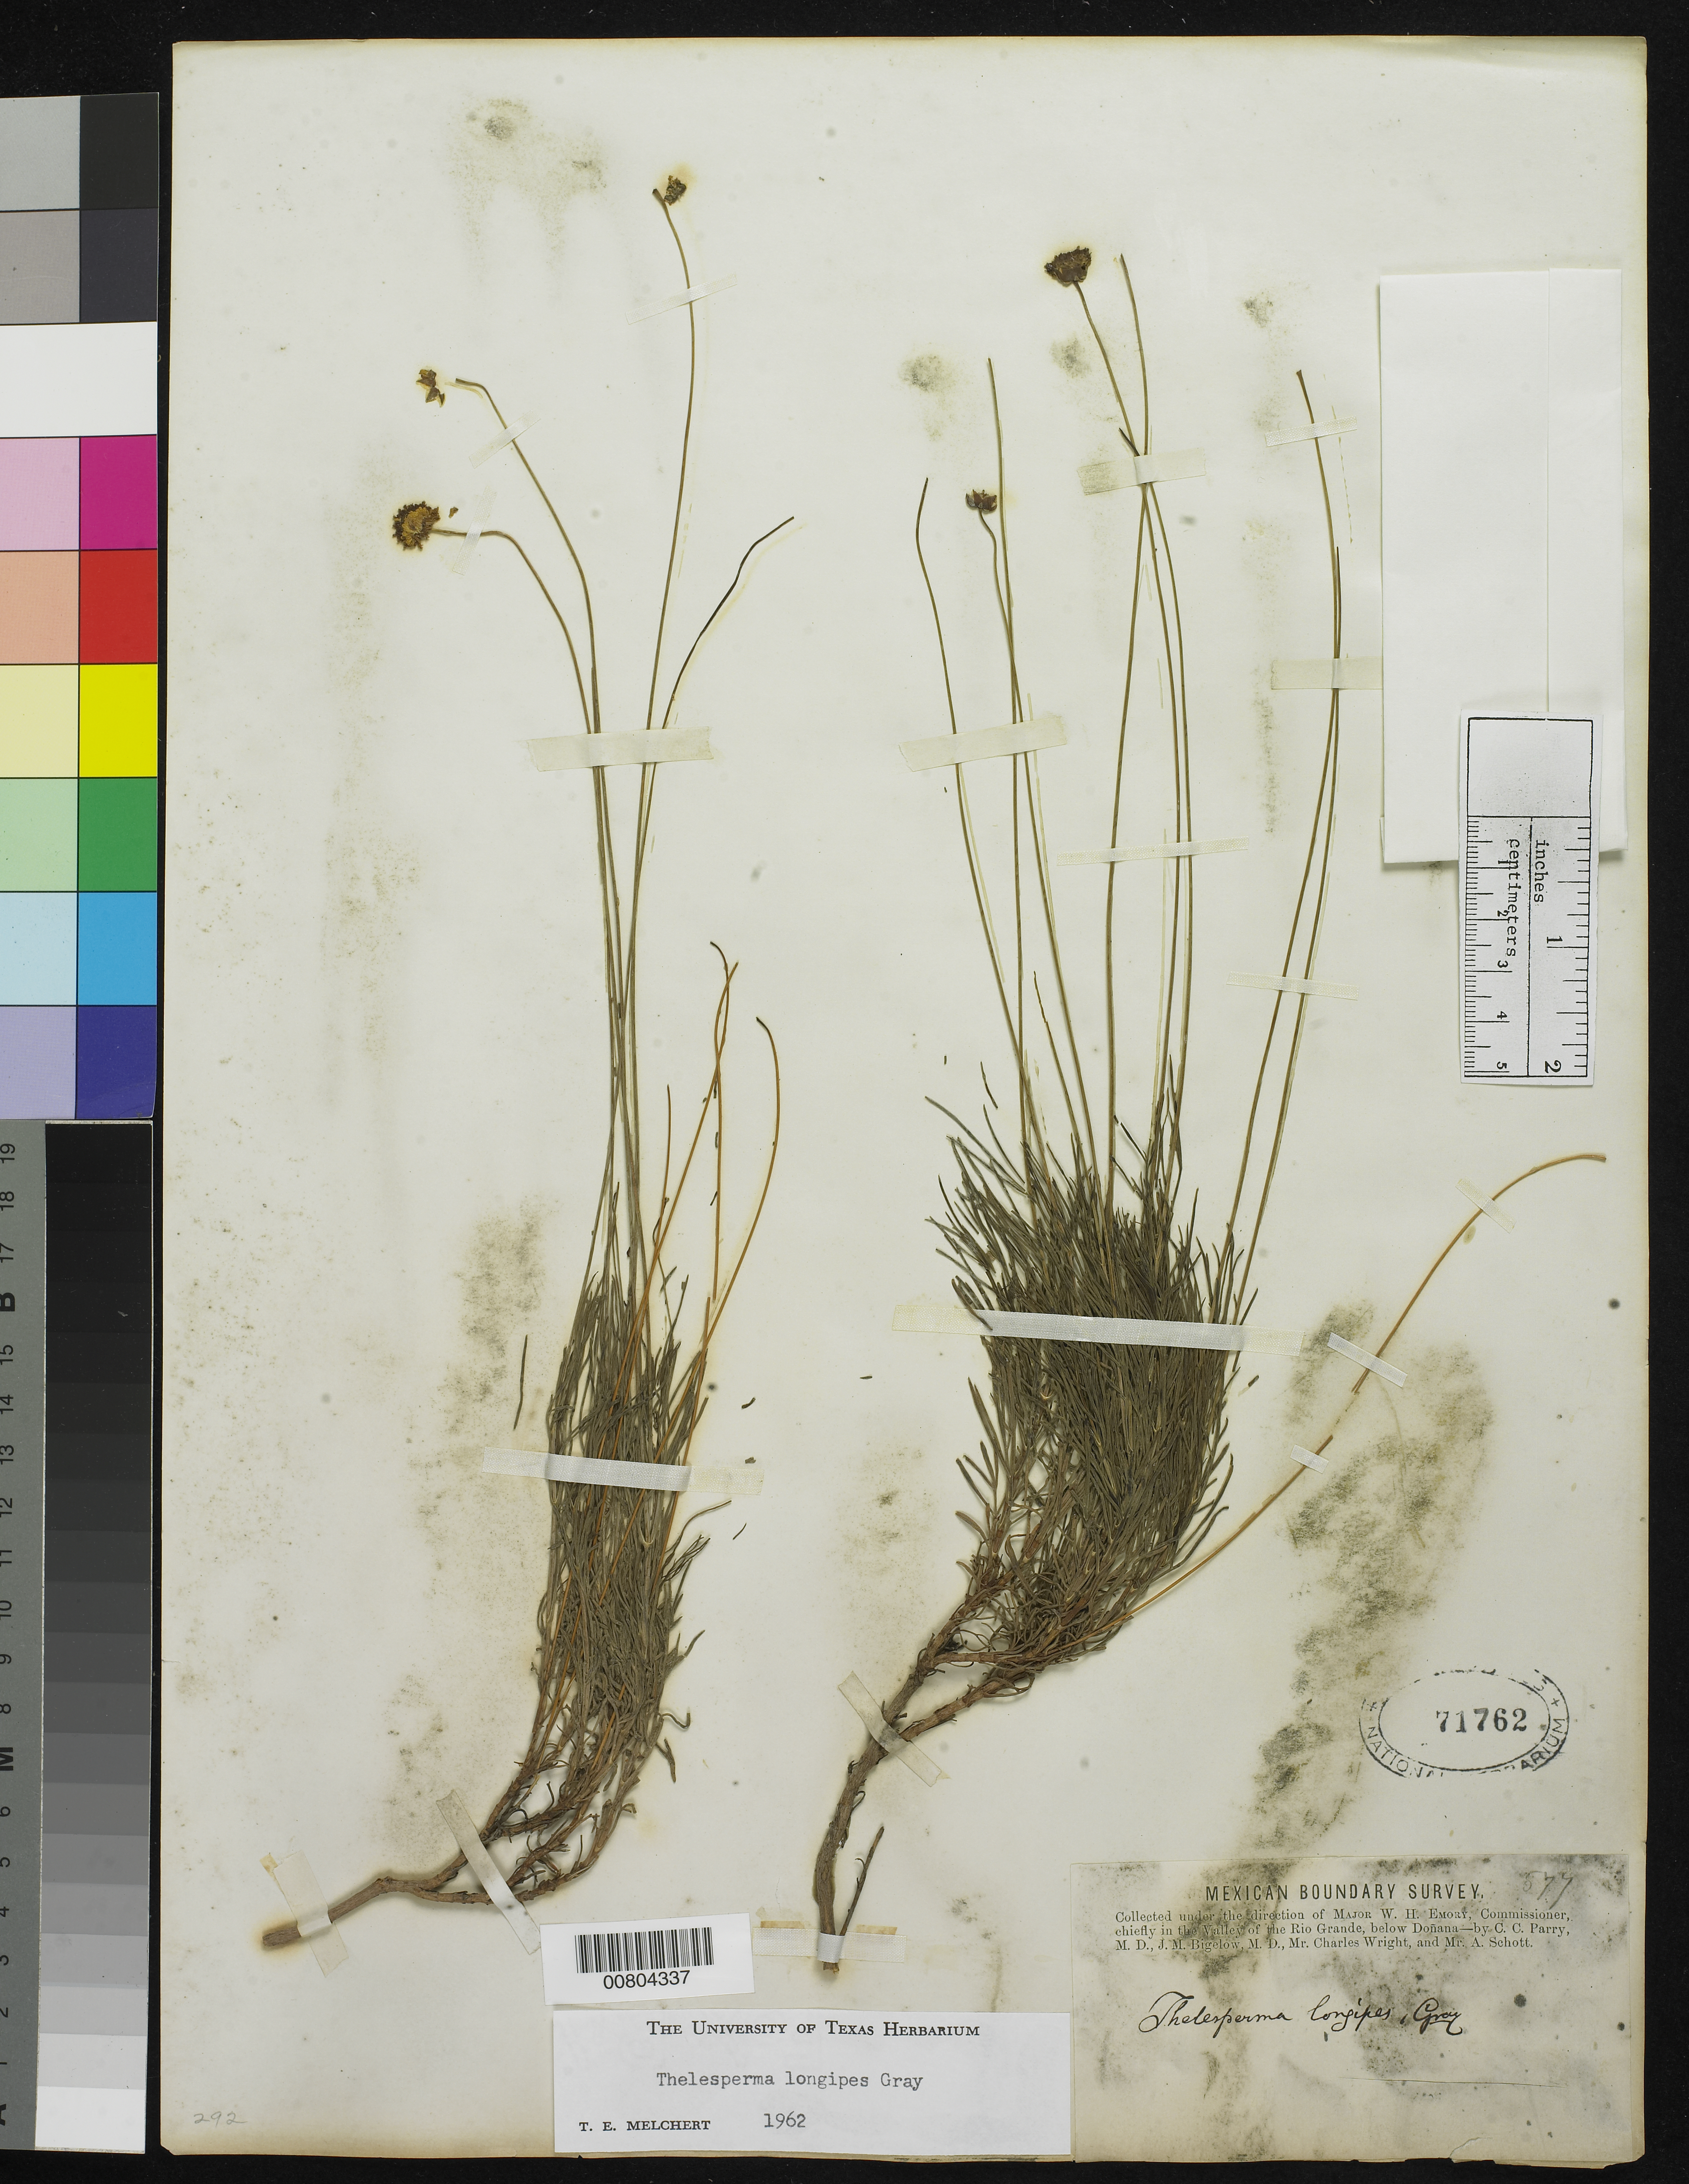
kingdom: Plantae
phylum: Tracheophyta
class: Magnoliopsida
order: Asterales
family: Asteraceae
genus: Thelesperma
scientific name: Thelesperma longipes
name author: A. Gray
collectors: C. C. Parry, J. M. Bigelow, C. Wright & A. C. V. Schott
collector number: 577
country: United States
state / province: New Mexico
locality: Valley of the Rio Grande, below Doñana, New Mexico.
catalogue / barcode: US 71762